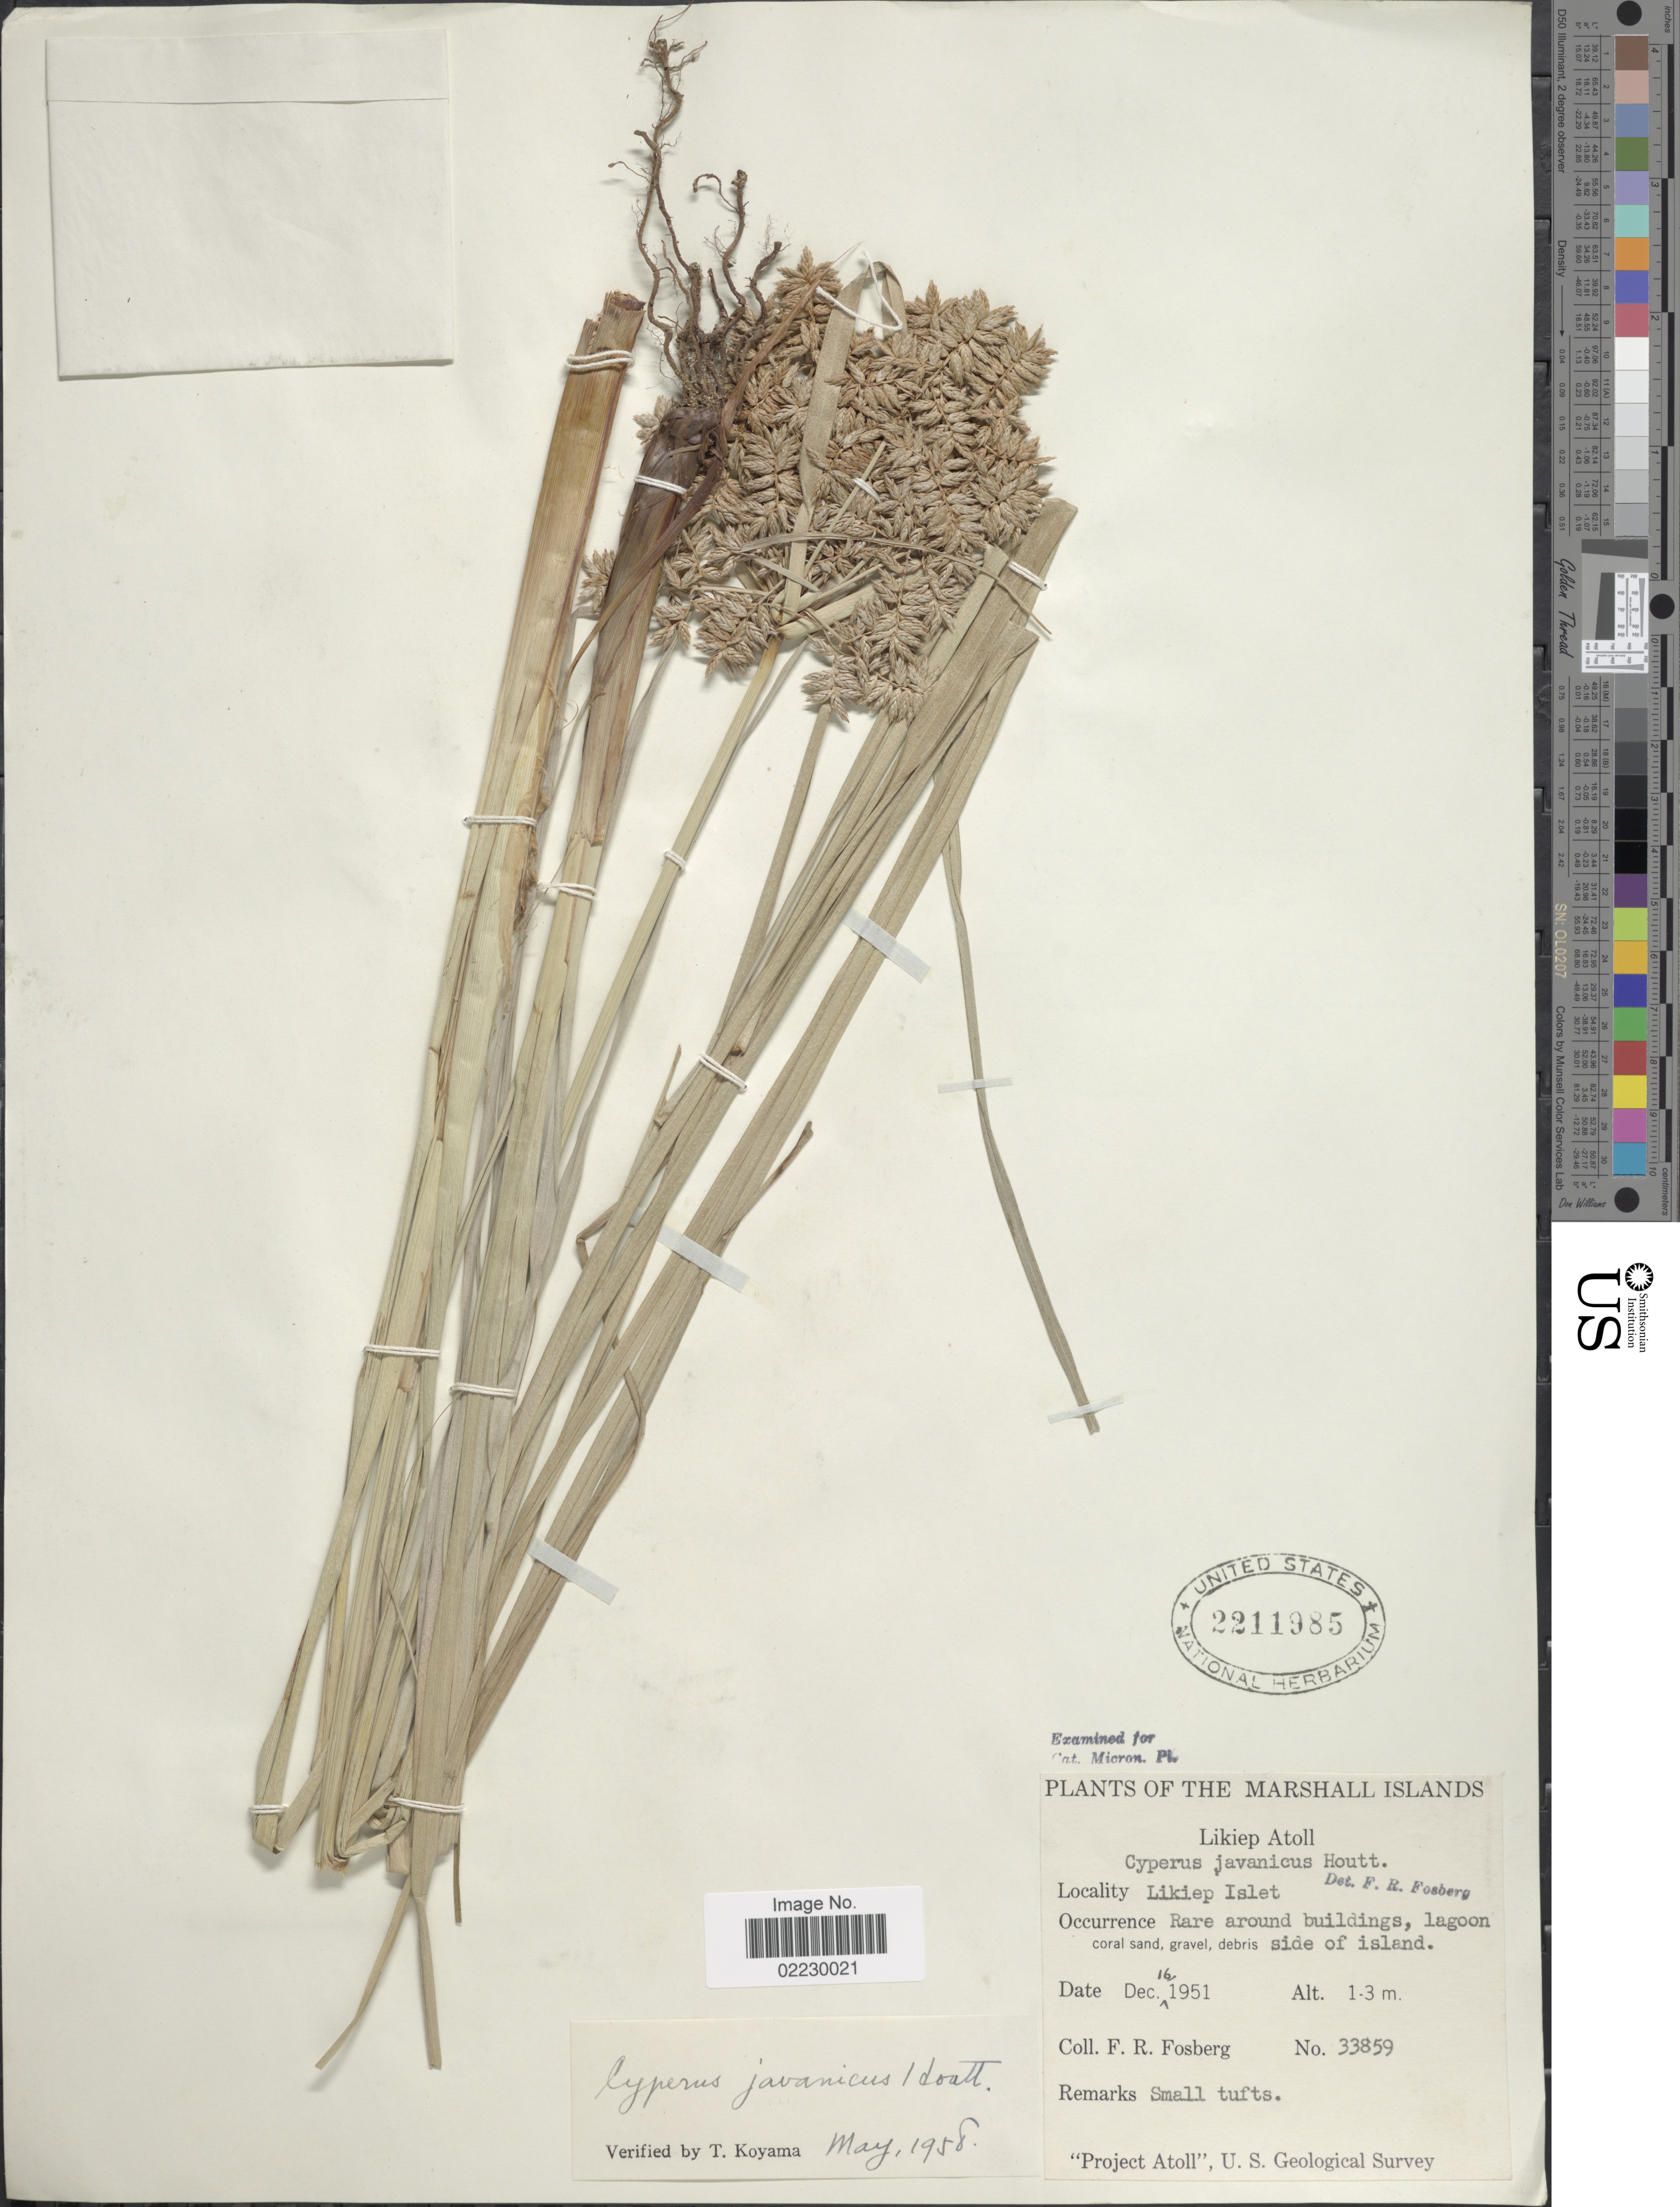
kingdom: Plantae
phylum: Tracheophyta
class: Liliopsida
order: Poales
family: Cyperaceae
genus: Cyperus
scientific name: Cyperus javanicus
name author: Houtt.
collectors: F. R. Fosberg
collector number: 33859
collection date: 1951-12-16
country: Marshall Islands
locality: Likiep Atoll, Likiep Islet.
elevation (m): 1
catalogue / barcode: US 2211985